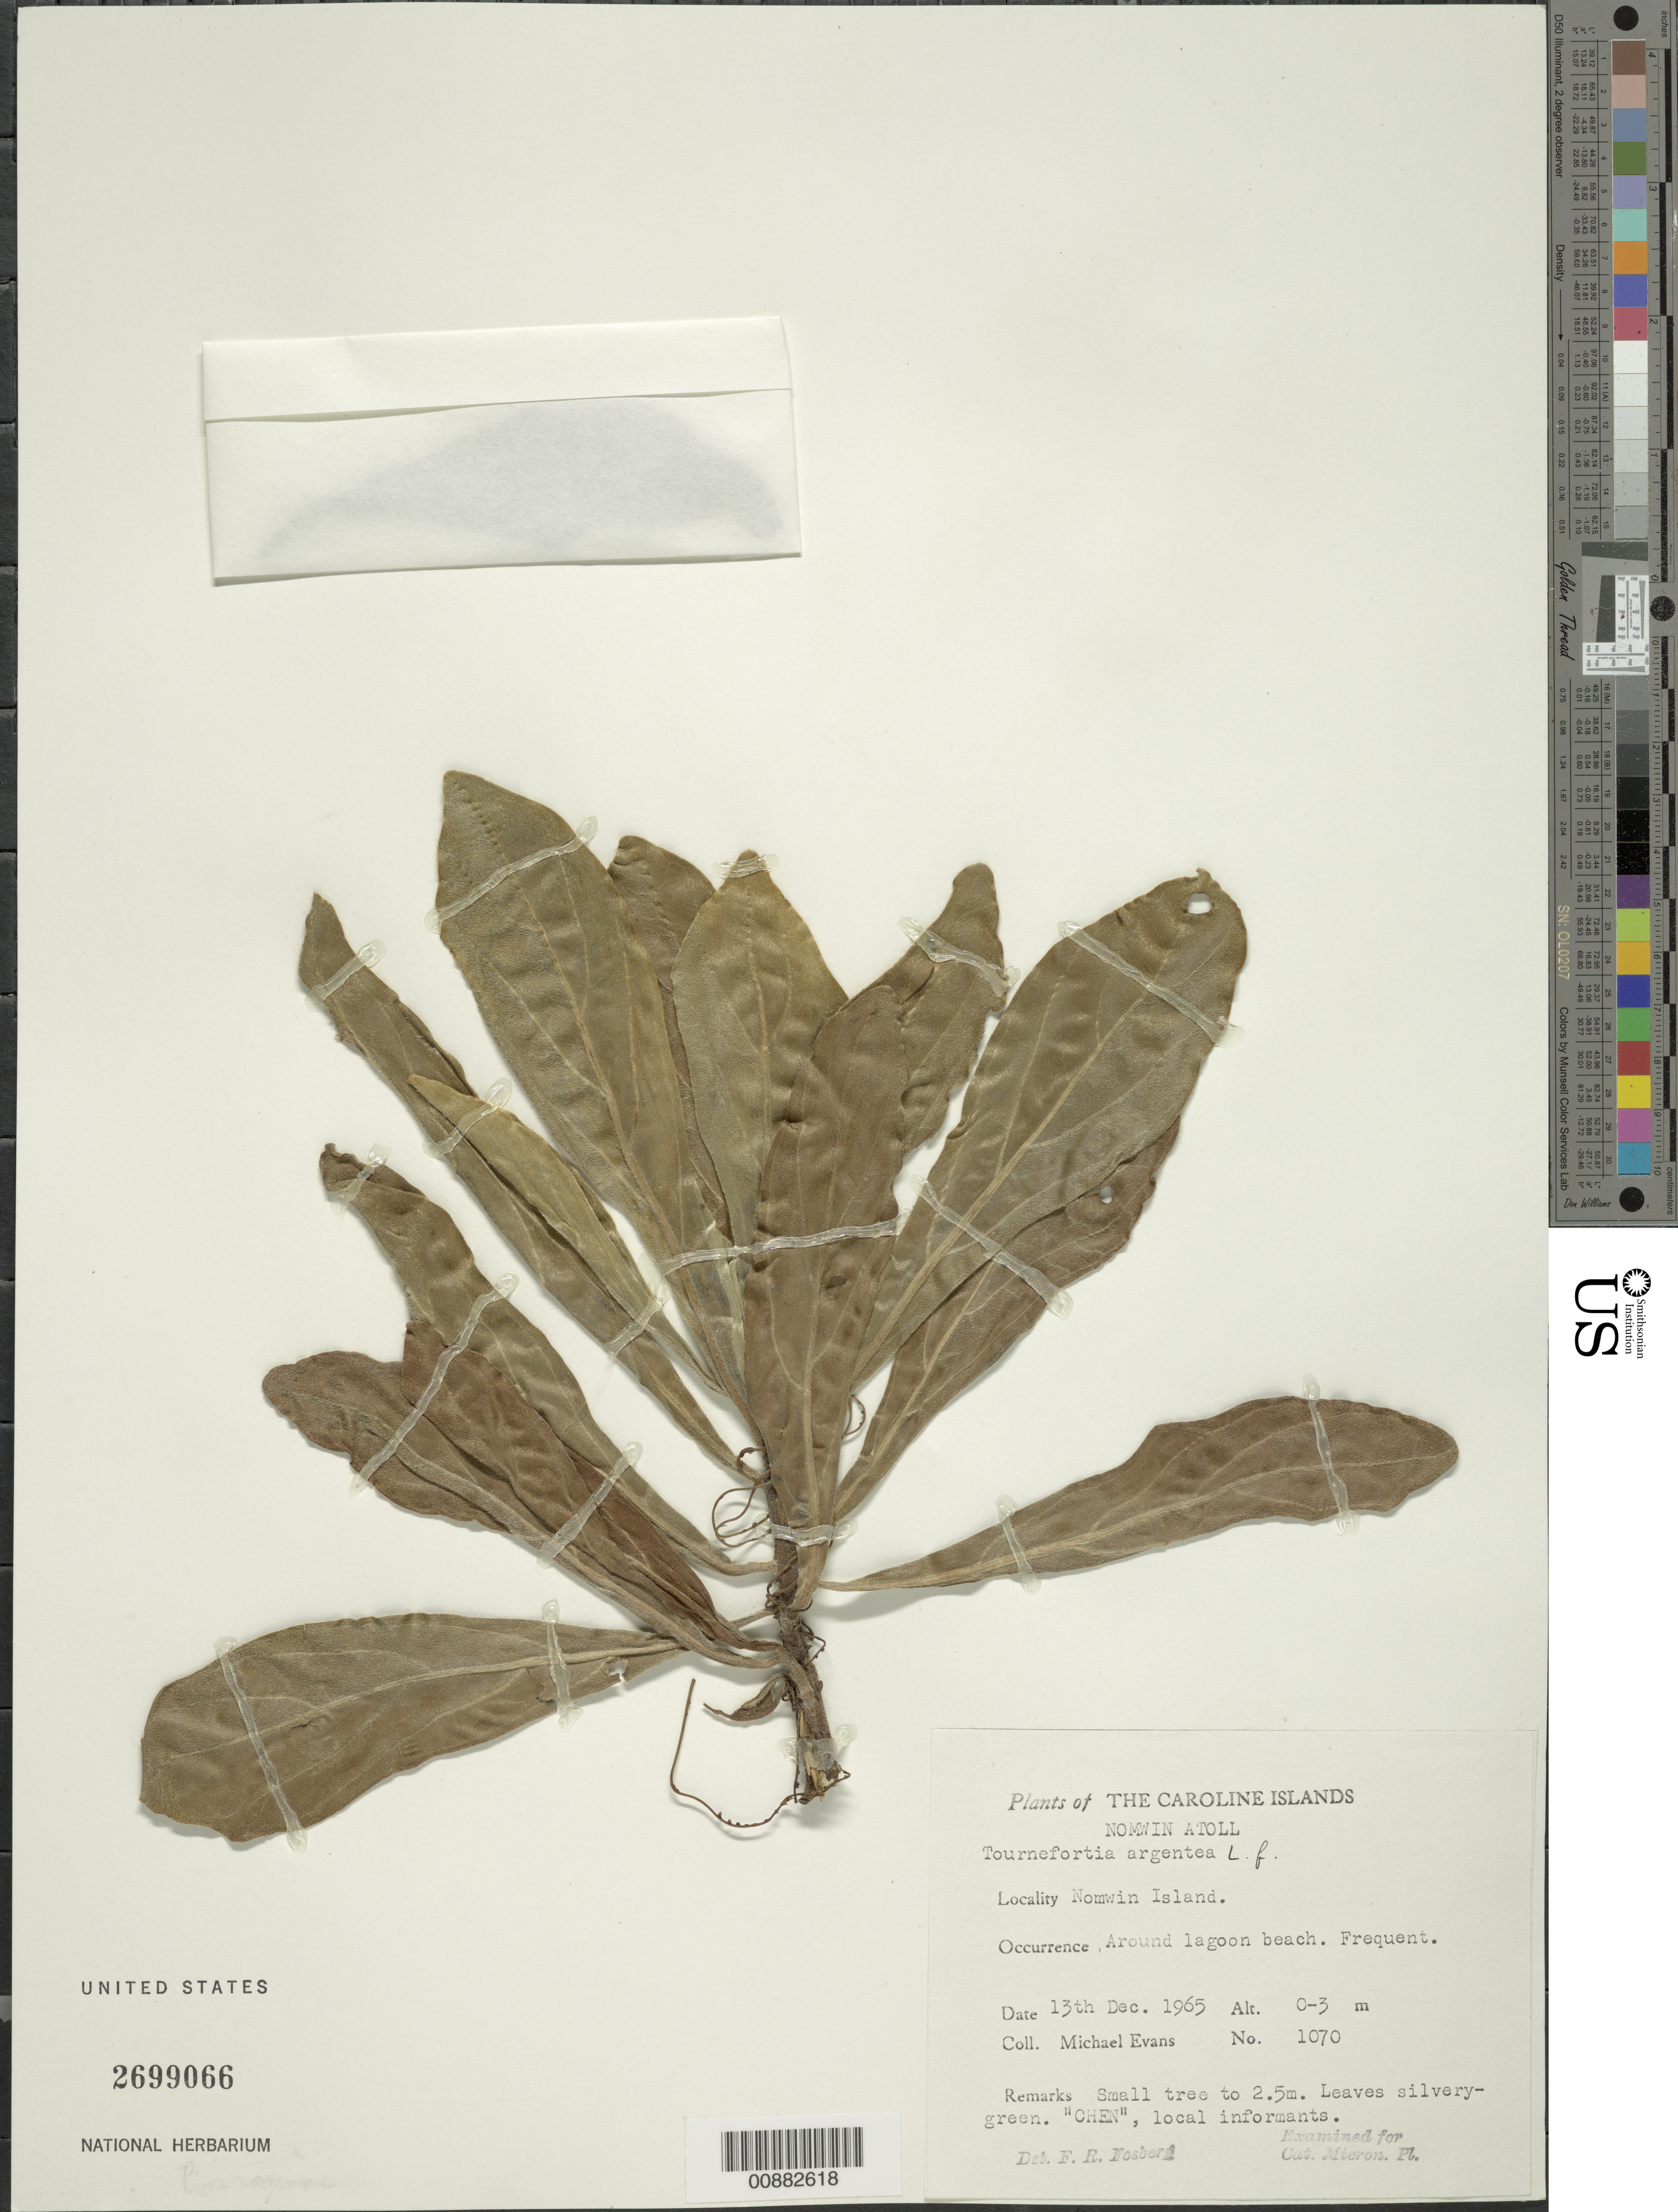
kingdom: Plantae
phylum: Tracheophyta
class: Magnoliopsida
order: Boraginales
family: Heliotropiaceae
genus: Heliotropium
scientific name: Heliotropium arboreum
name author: (Blanco) Mabberley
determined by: Wagner, W. L., (BOT), Smithsonian Institution - National Museum of Natural History (UNITED STATES)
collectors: M. Evans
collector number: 1070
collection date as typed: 13 Dec 1965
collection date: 1965-12-13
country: Micronesia, Federated States of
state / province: Truk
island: Nomwin Atoll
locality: Nomwin Islet; around lagoon beach. Hall Is.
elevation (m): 0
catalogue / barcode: US 2699066